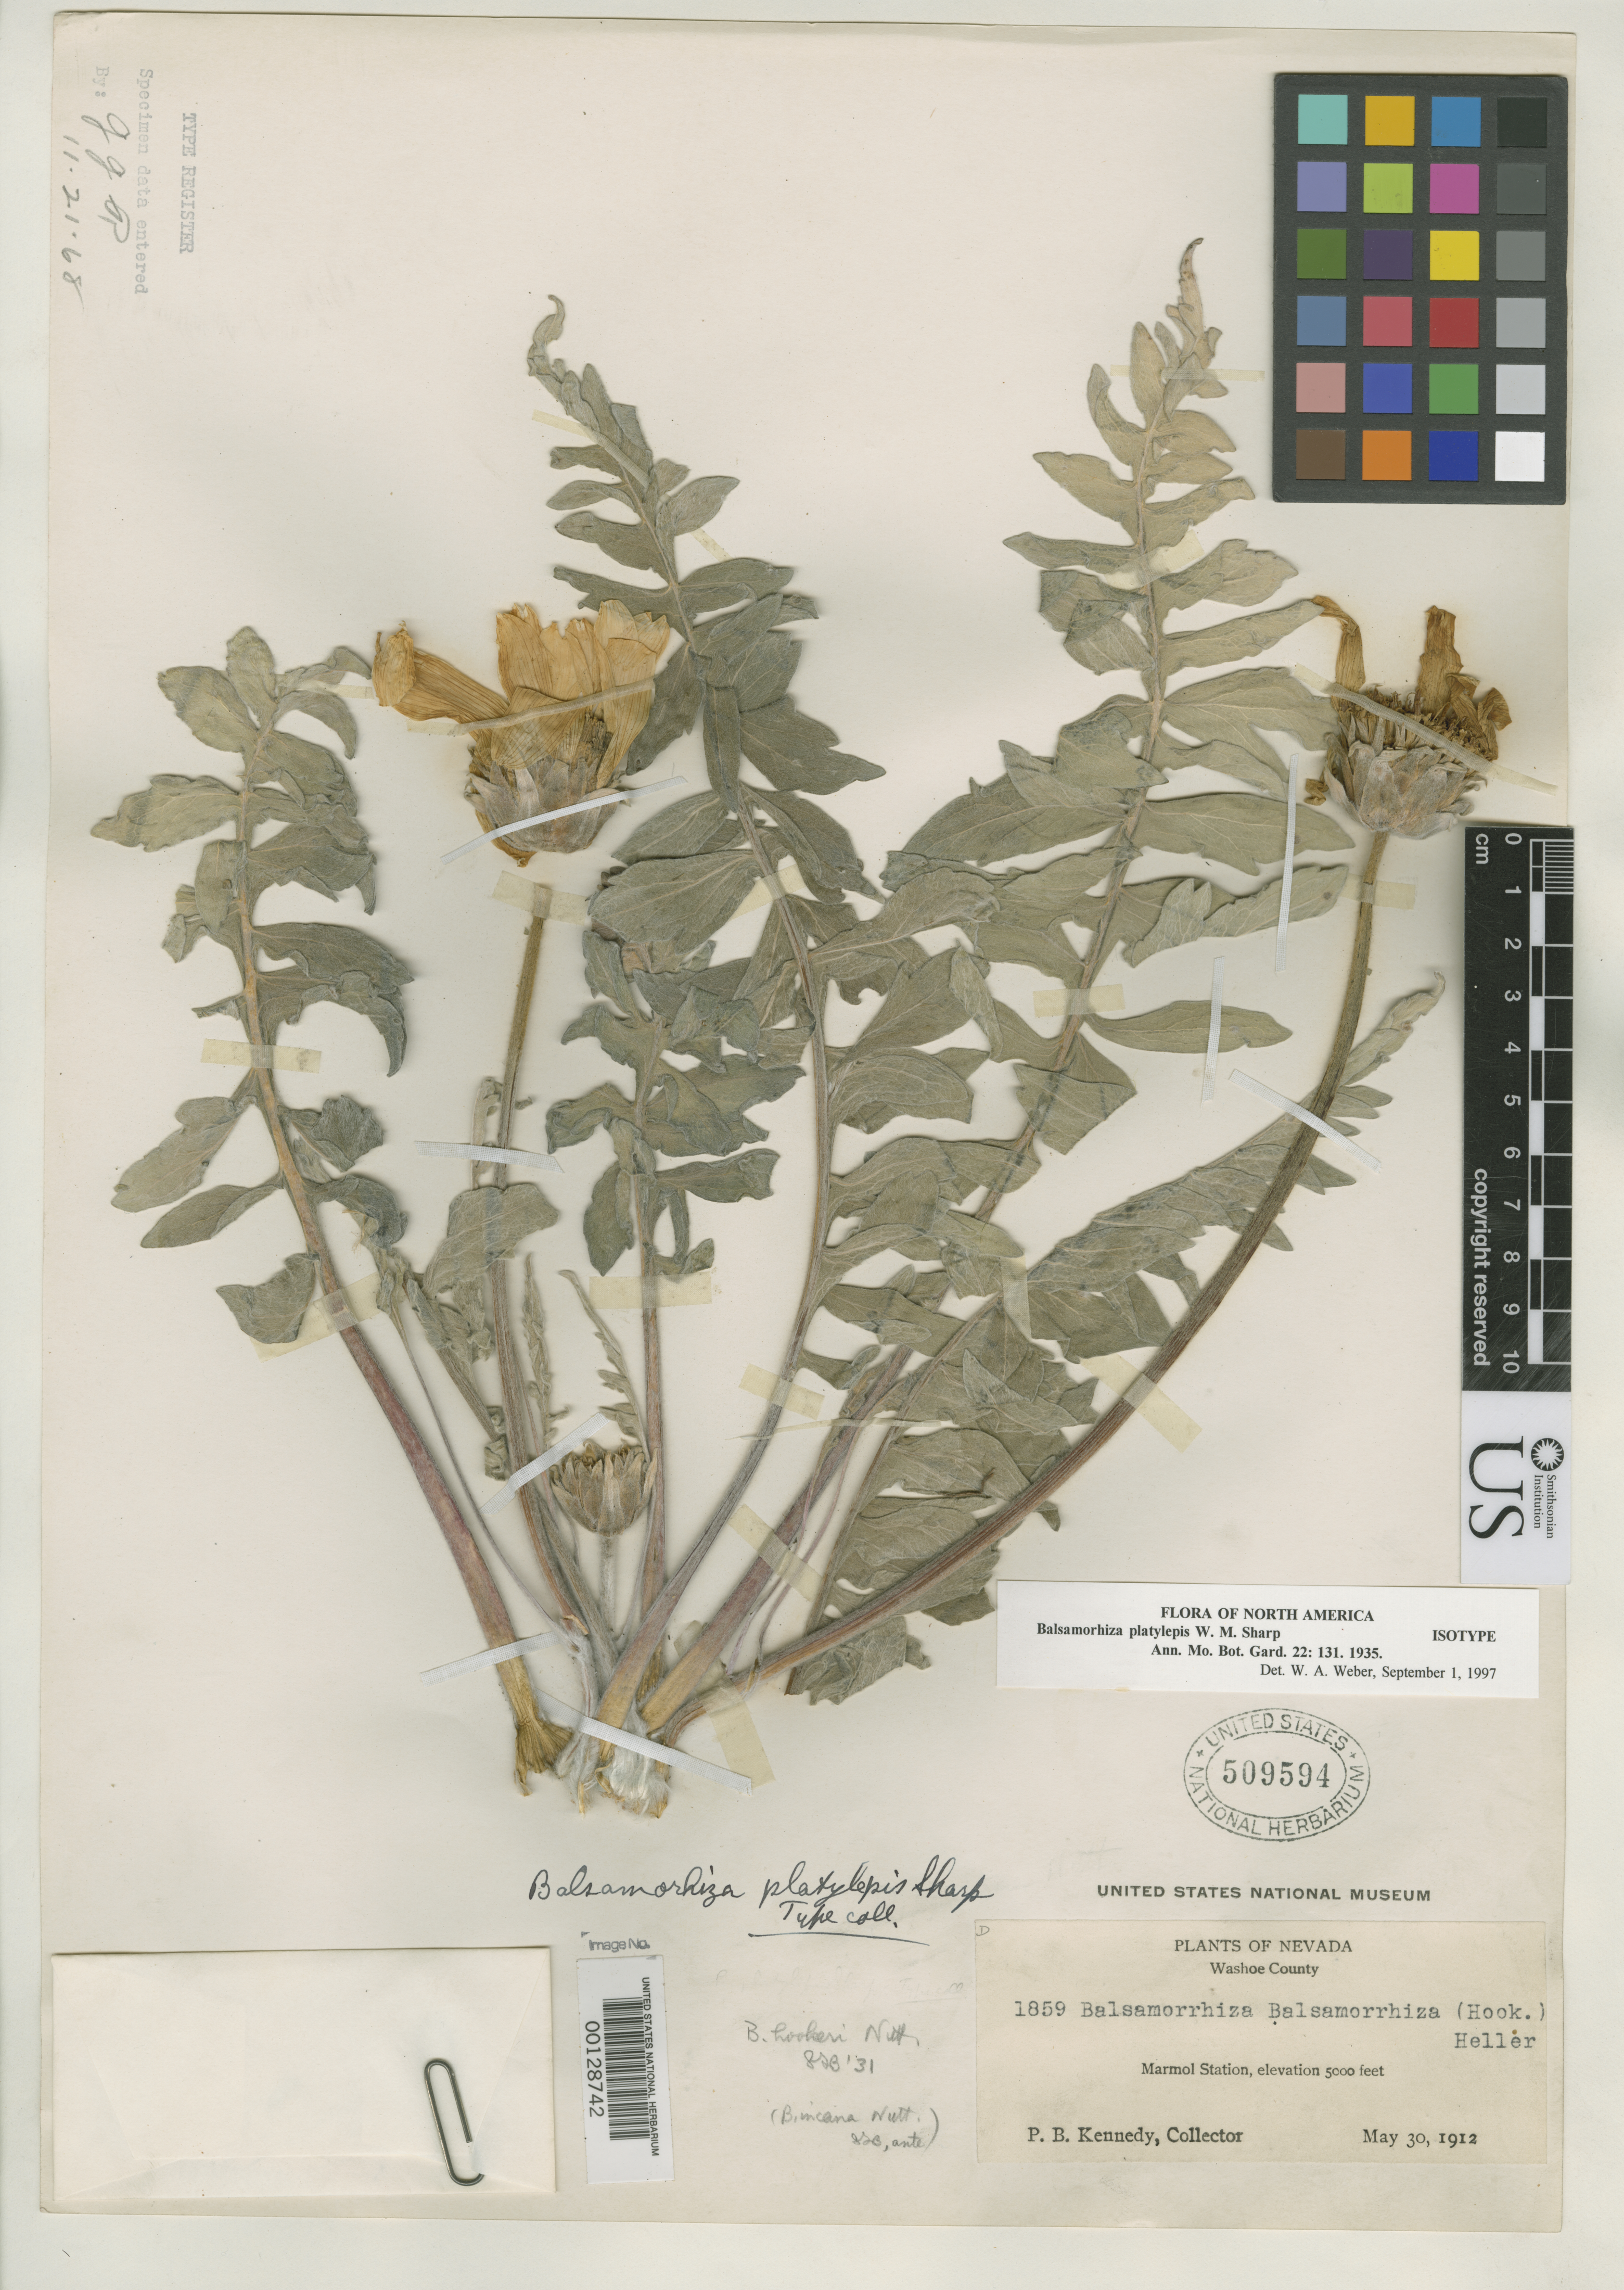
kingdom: Plantae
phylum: Tracheophyta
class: Magnoliopsida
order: Asterales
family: Asteraceae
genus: Balsamorhiza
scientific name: Balsamorhiza platylepis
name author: W.M. Sharp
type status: Isotype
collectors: P. B. Kennedy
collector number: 1859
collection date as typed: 30 May 1912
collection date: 1912-05-30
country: United States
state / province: Nevada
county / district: Washoe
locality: Marmol Station.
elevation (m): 1524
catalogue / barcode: US 509594